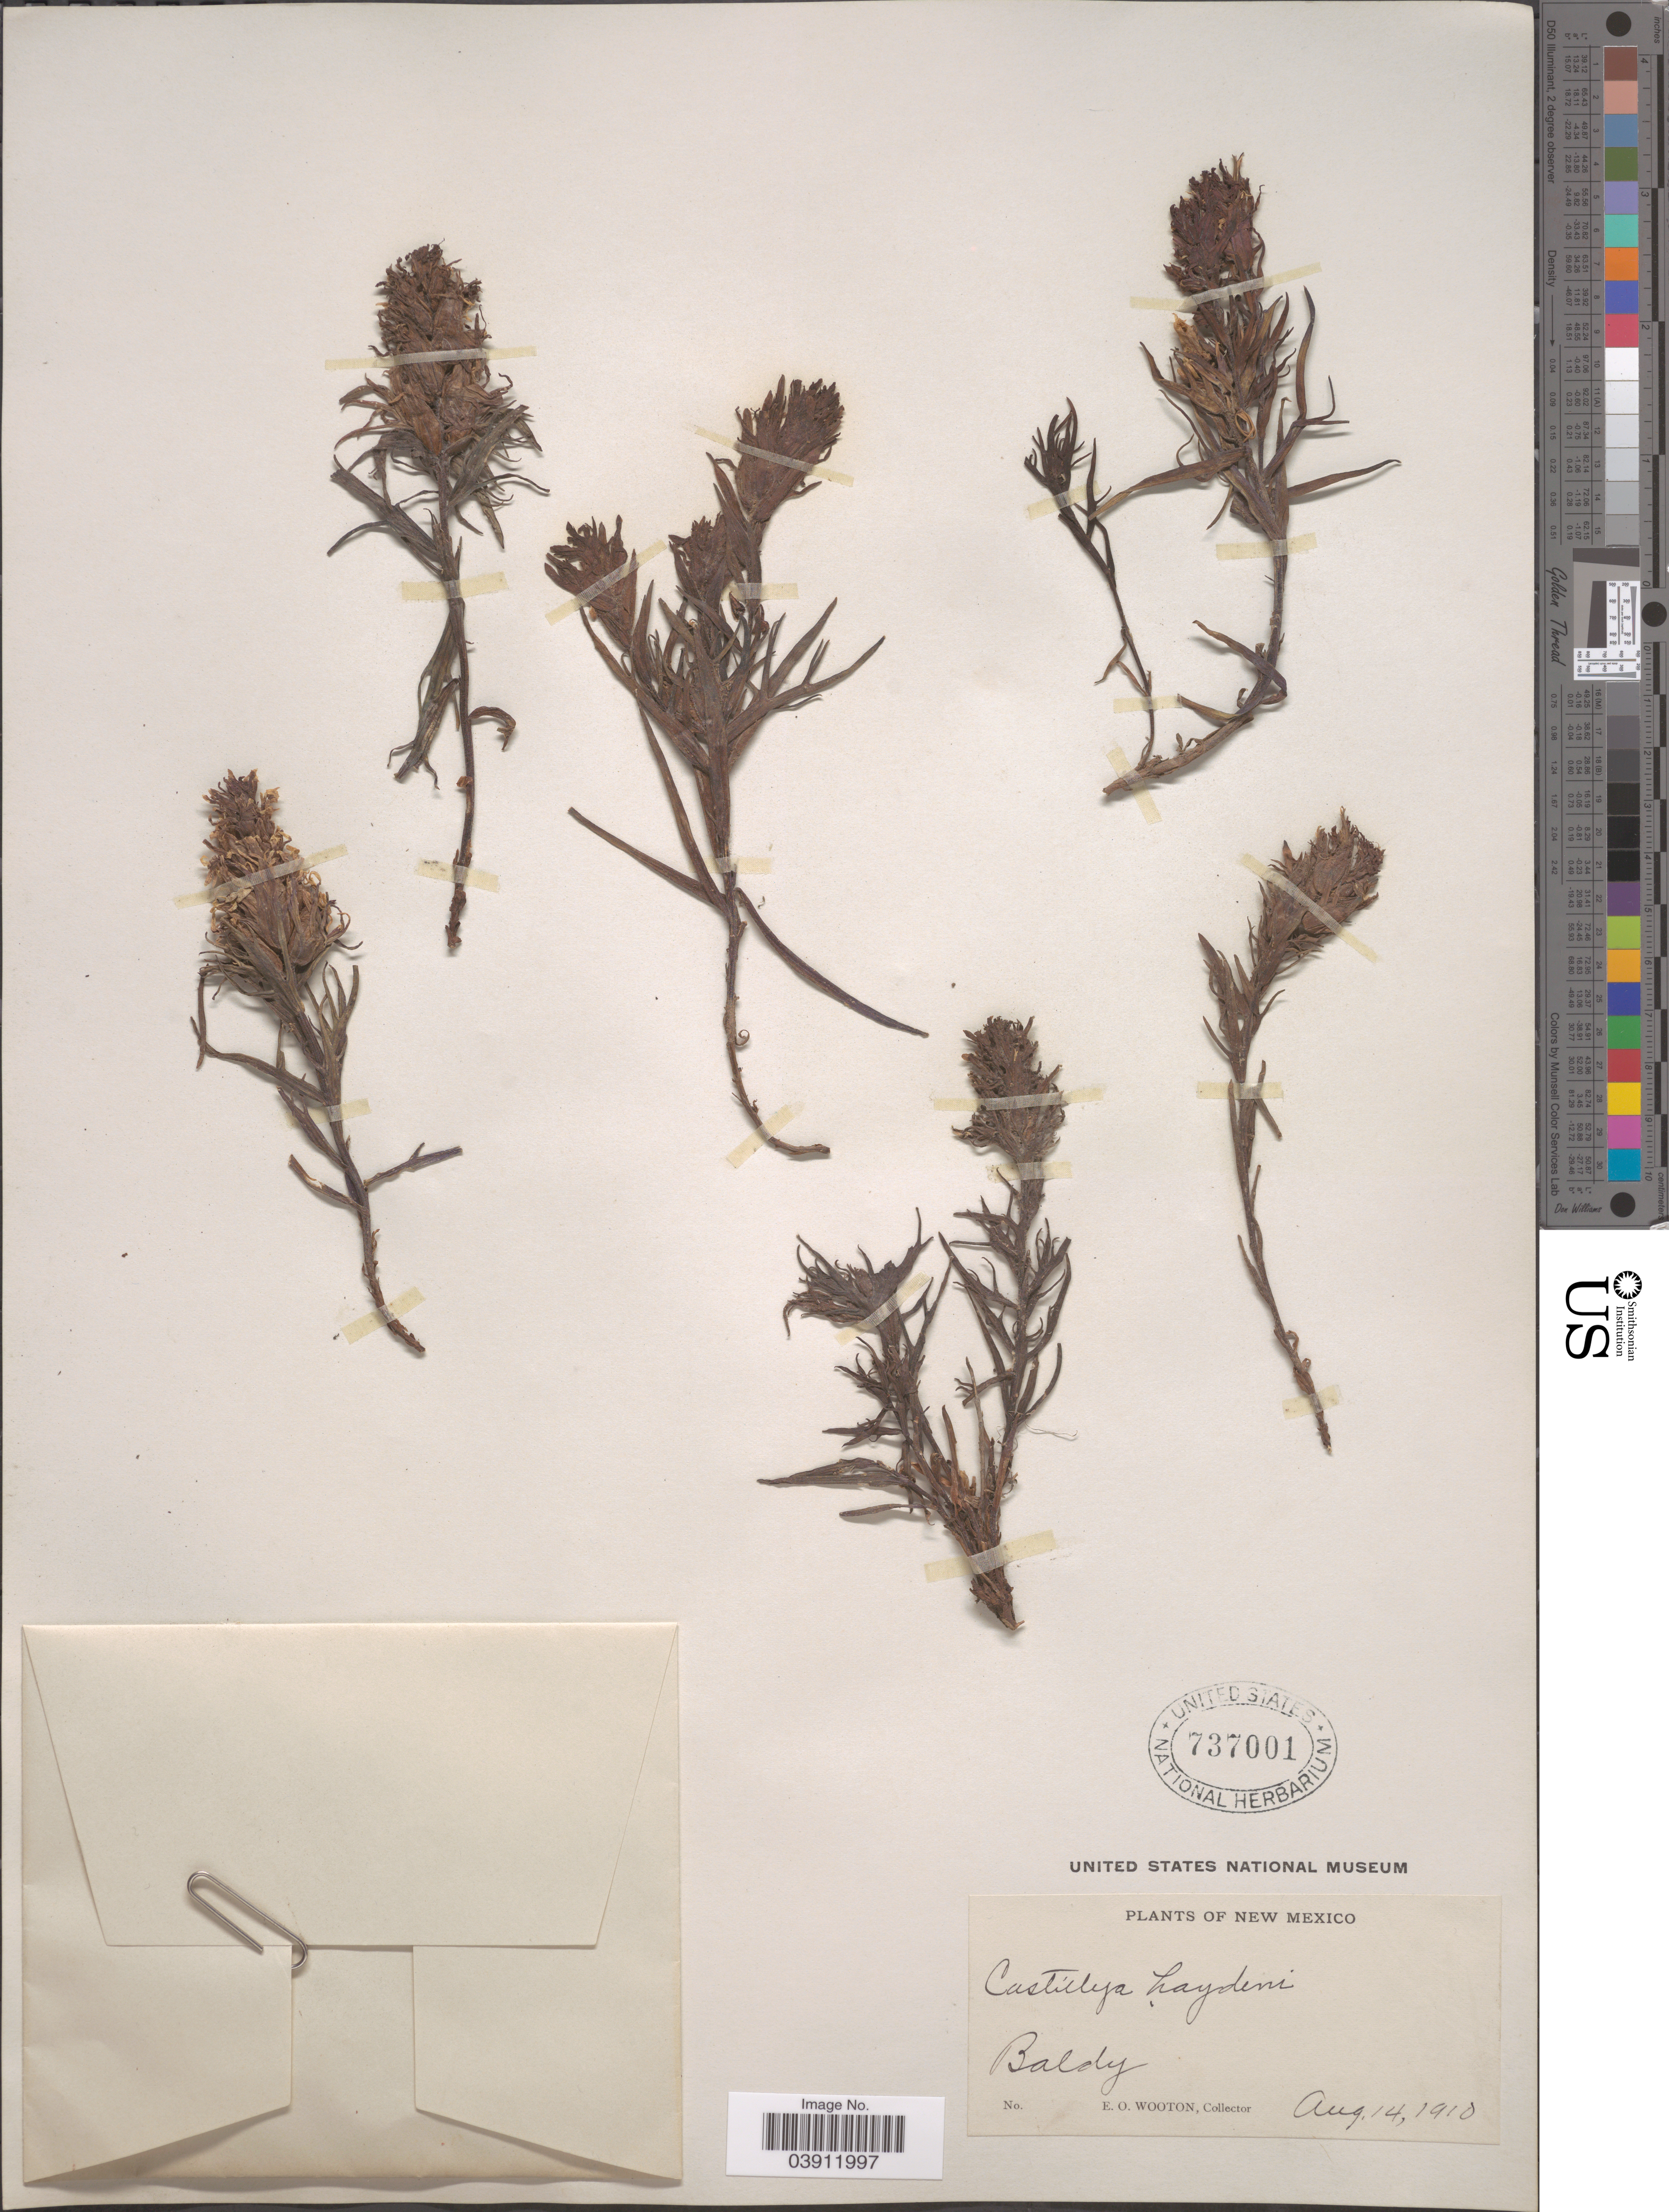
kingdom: Plantae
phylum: Tracheophyta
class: Magnoliopsida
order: Lamiales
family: Orobanchaceae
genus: Castilleja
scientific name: Castilleja haydenii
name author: (A. Gray) Cockerell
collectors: E. O. Wooton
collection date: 1910-08-14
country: United States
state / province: New Mexico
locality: Baldy.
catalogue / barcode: US 737001